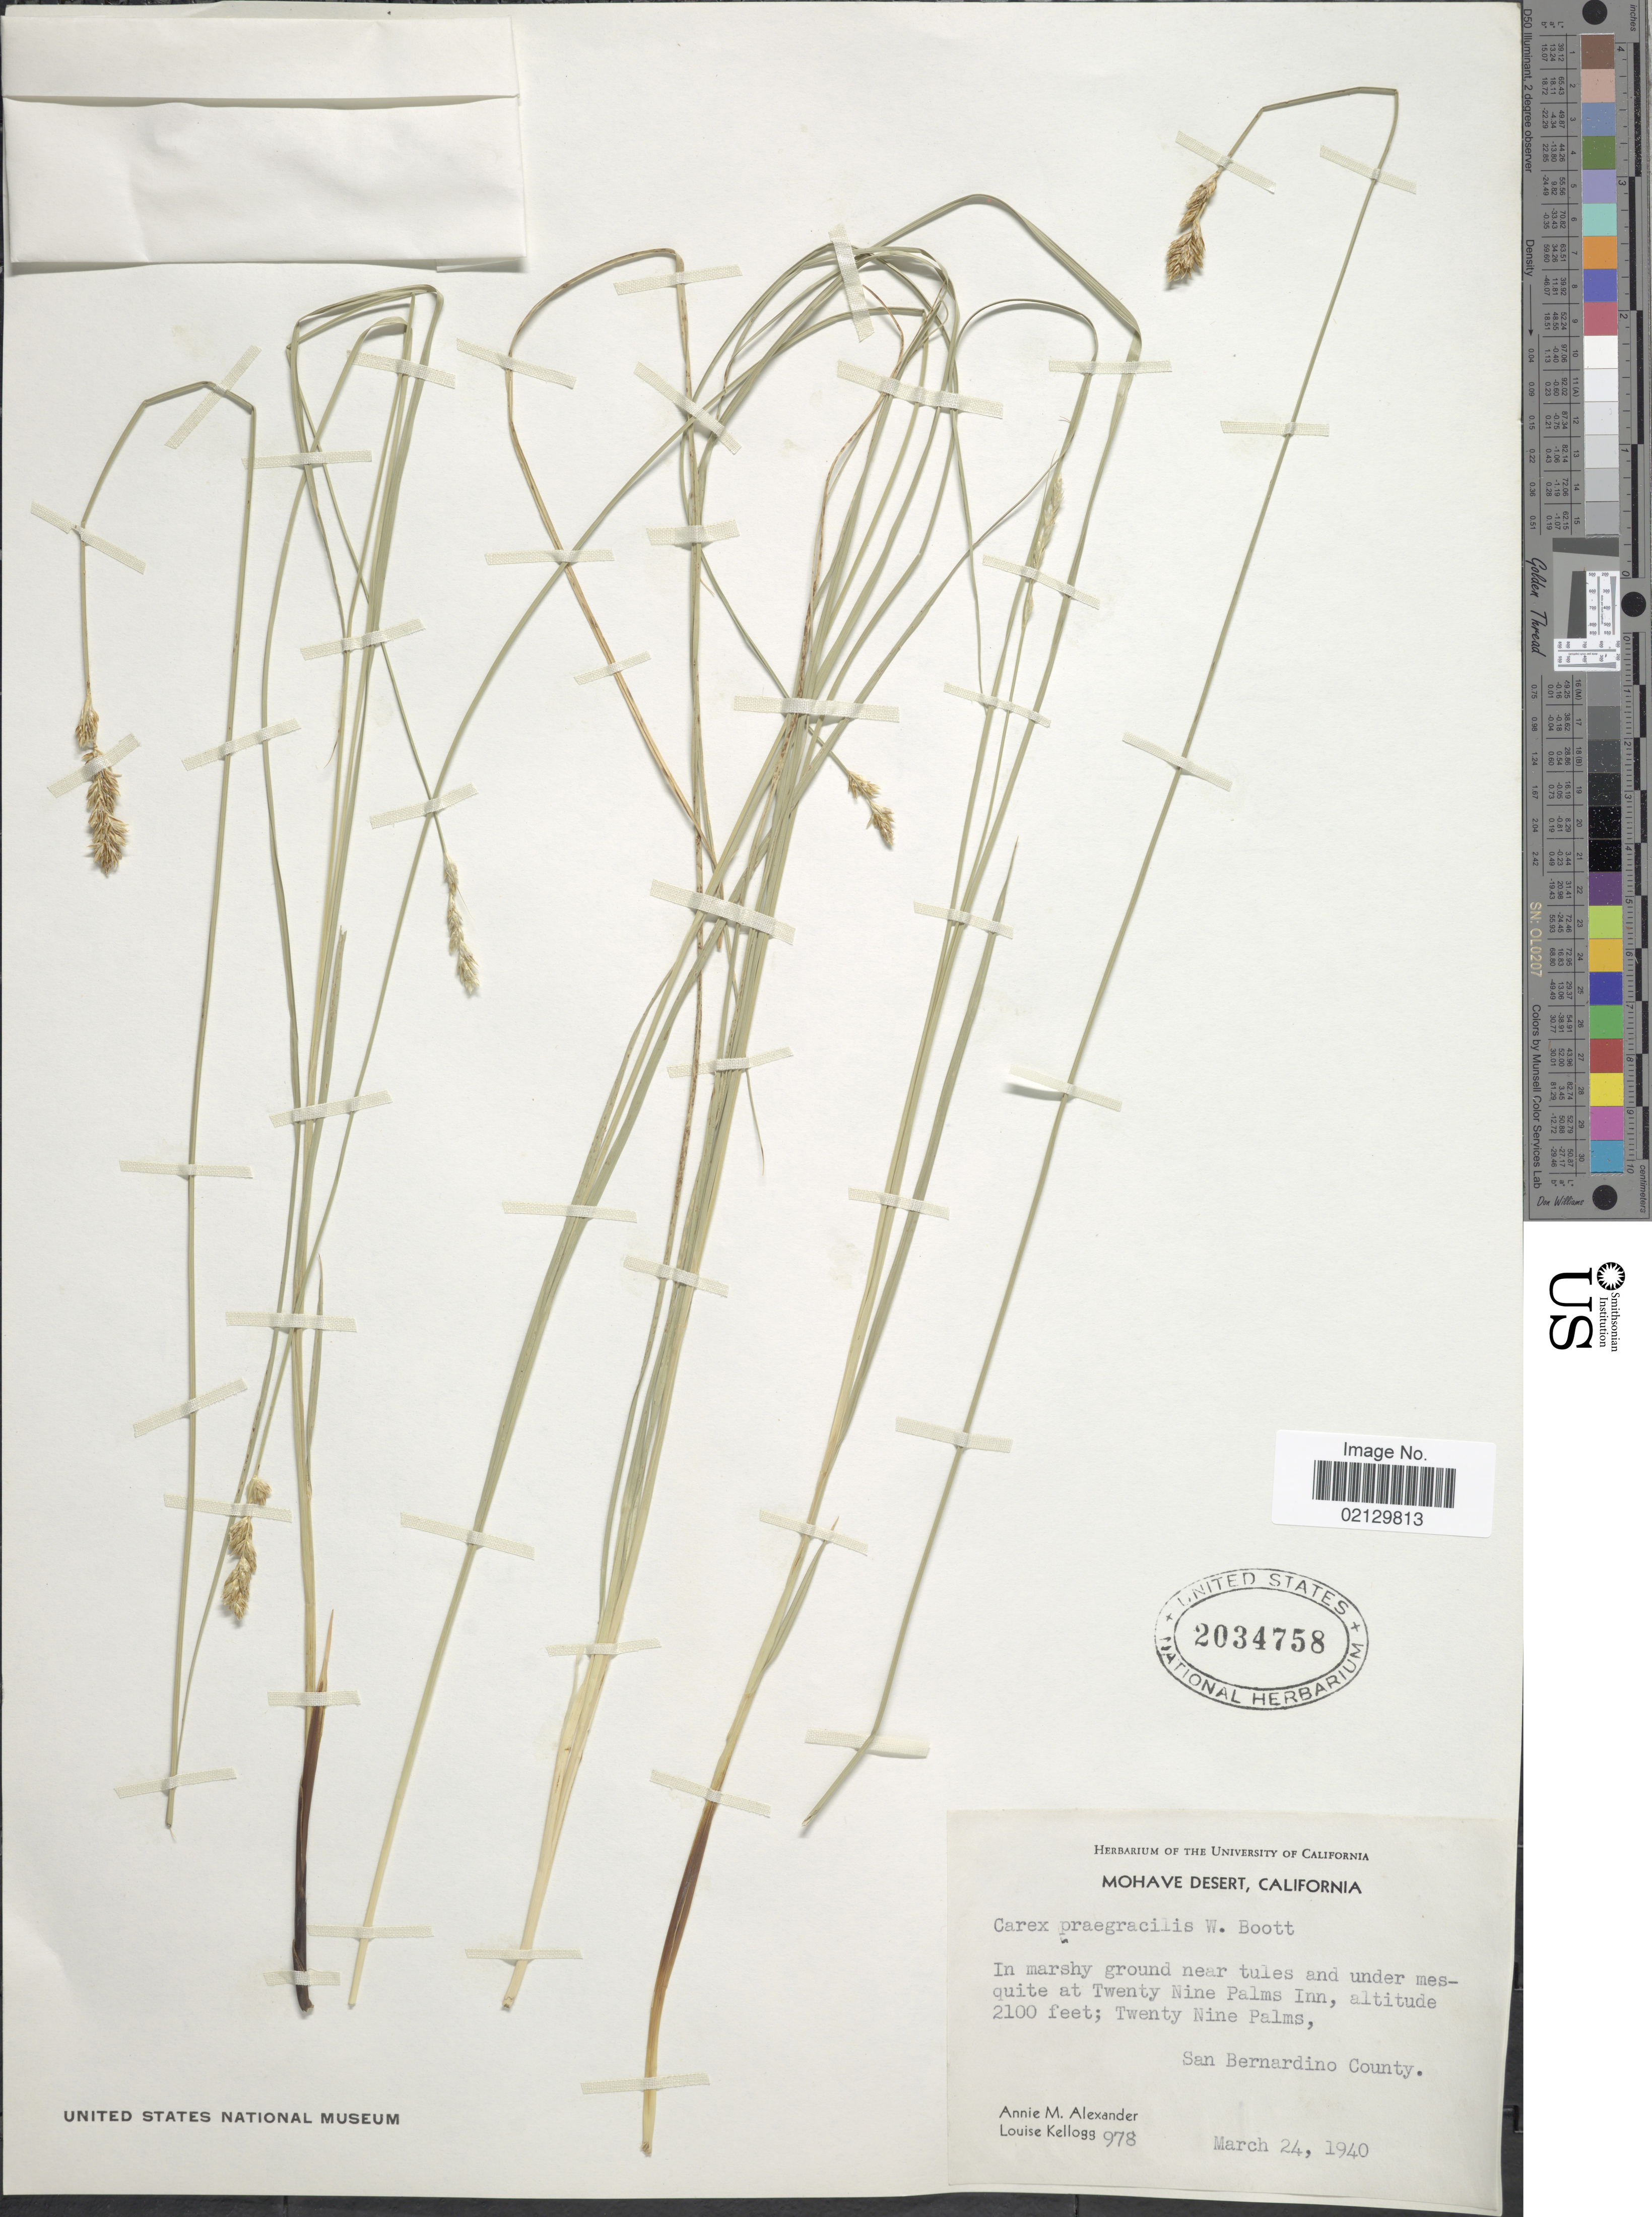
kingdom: Plantae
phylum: Tracheophyta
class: Liliopsida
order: Poales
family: Cyperaceae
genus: Carex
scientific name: Carex praegracilis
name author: W. Boott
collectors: A. M. Alexander & L. Kellogg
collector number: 978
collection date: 1940-03-24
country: United States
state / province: California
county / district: San Bernardino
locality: Mohave Desert. California. In marshy ground tules and under mesquite at Twenty Nine Palms Inn, Twenty Nine Palms, San Bernardino County.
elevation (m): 640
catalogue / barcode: US 2034758